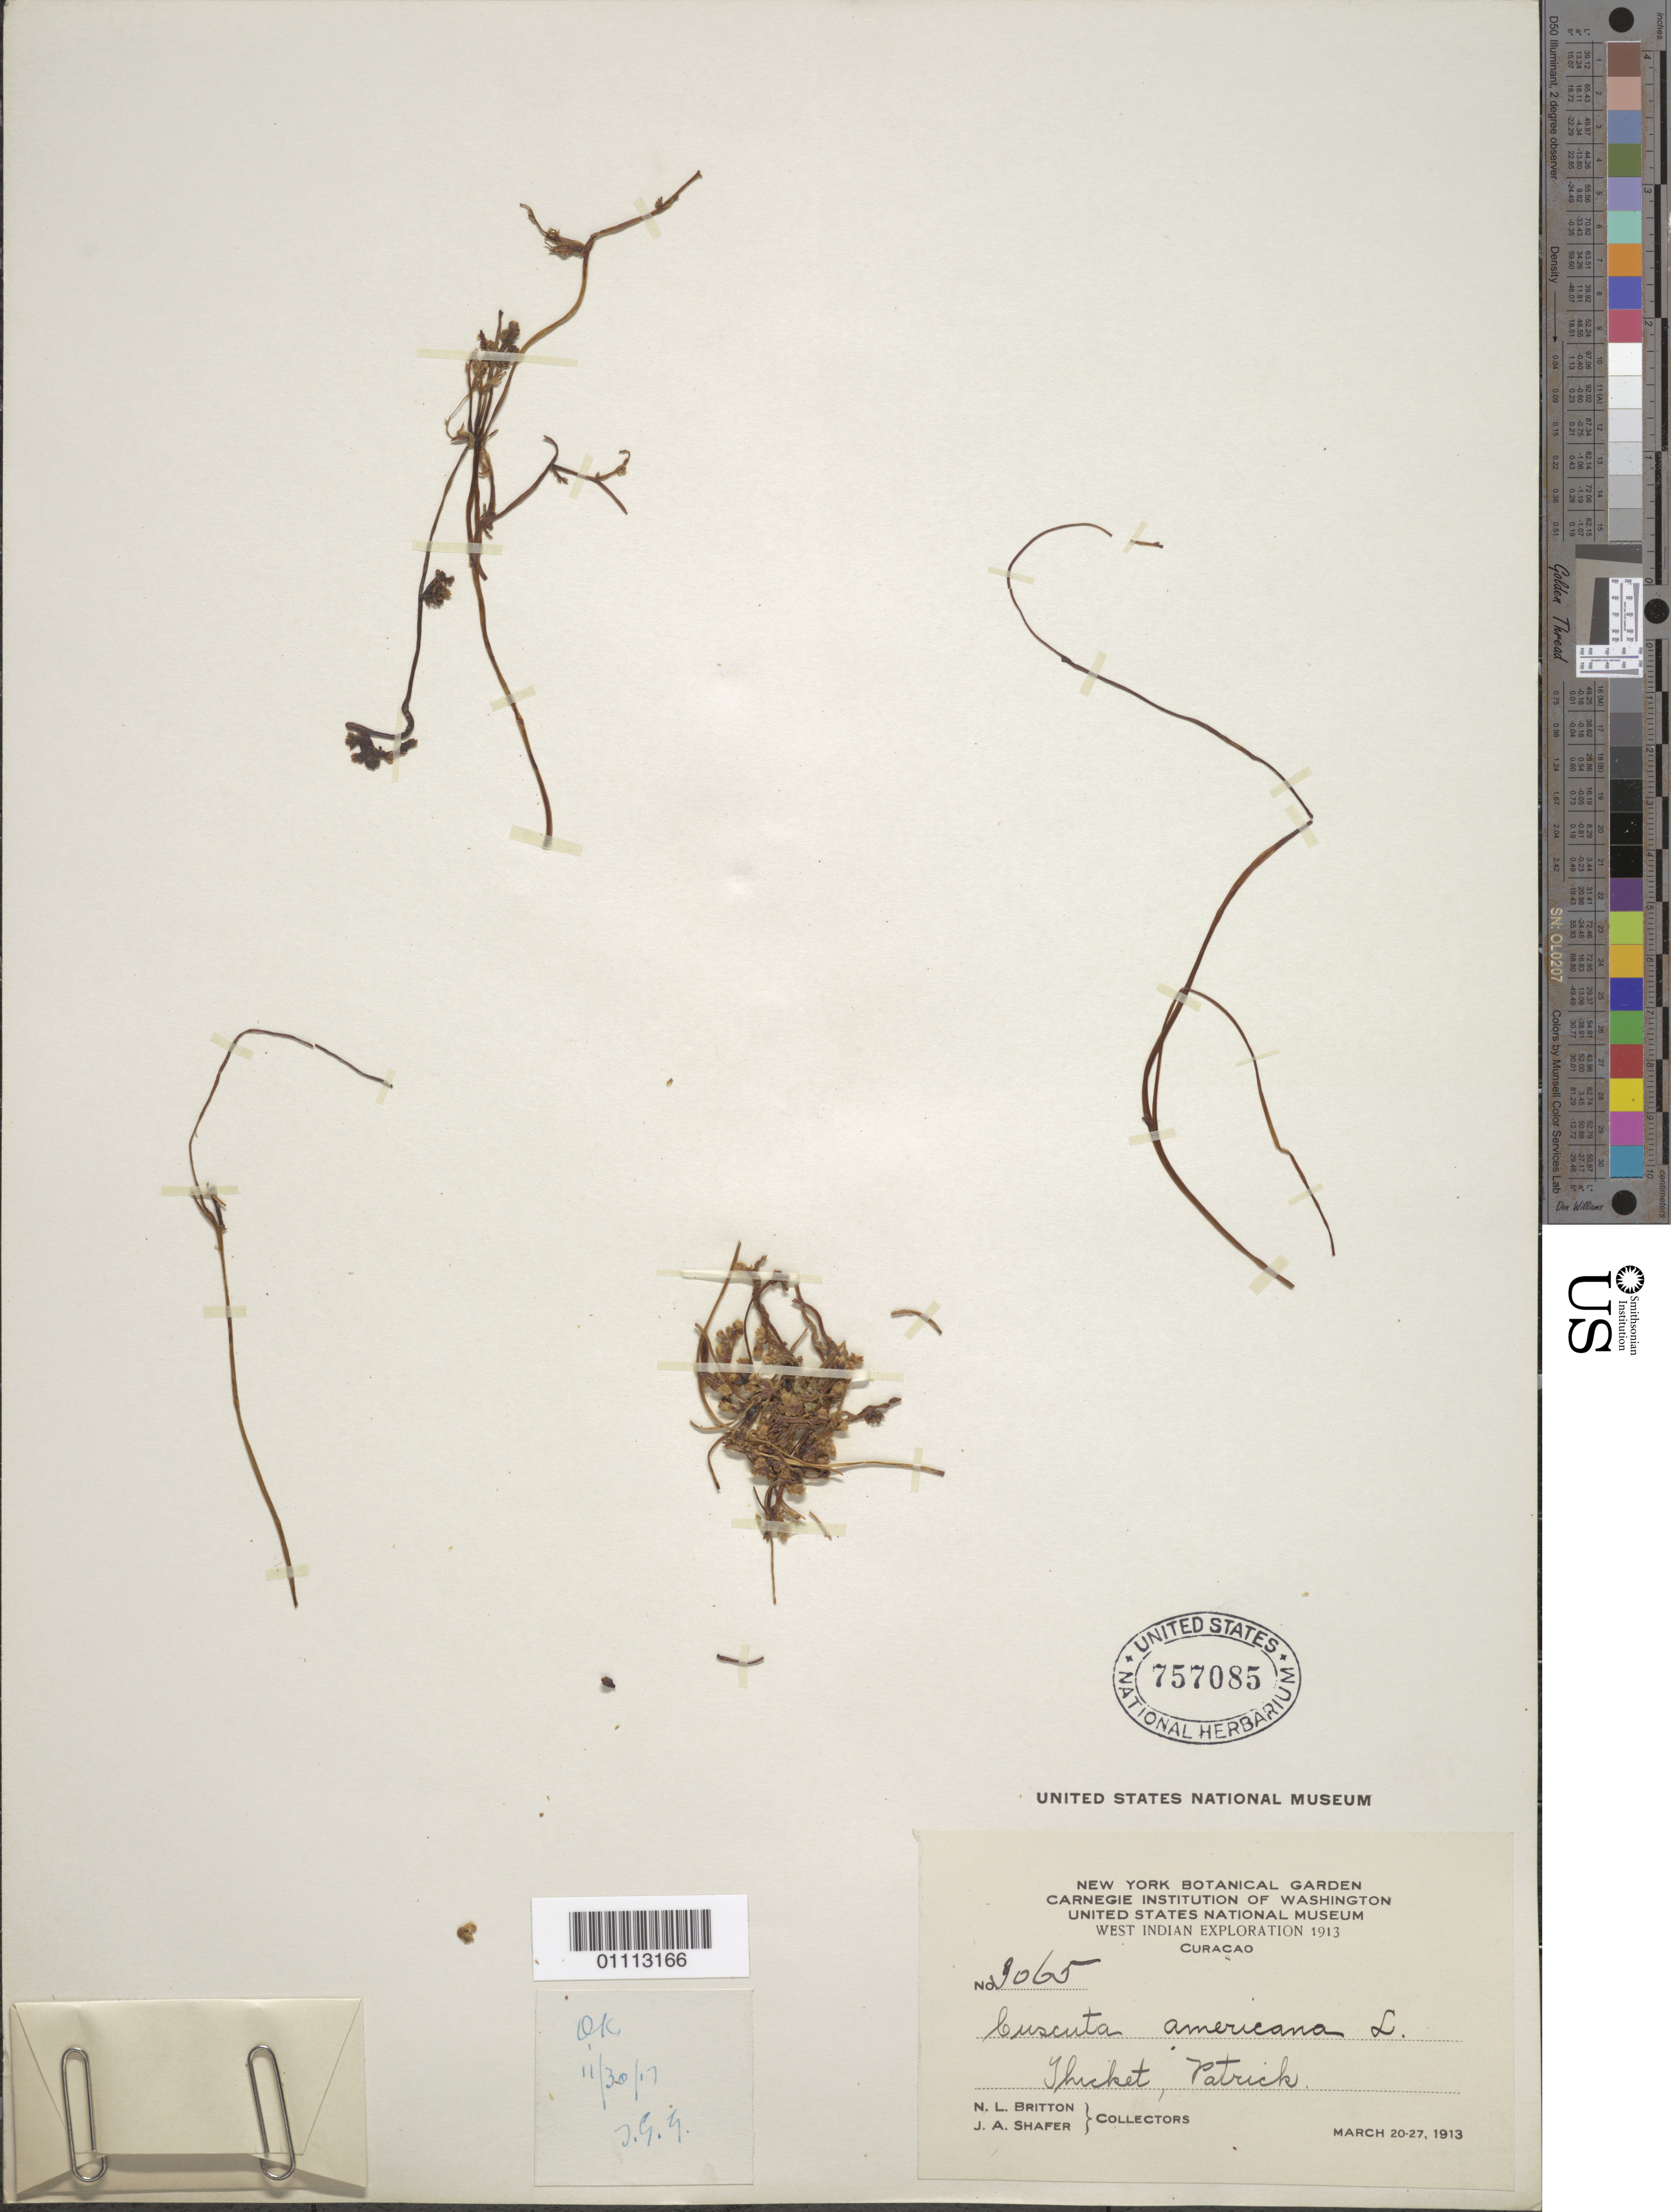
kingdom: Plantae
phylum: Tracheophyta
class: Magnoliopsida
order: Solanales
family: Convolvulaceae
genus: Cuscuta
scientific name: Cuscuta americana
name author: L.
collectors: N. Britton & J. A. Shafer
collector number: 3065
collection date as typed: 20 Mar 1913 to 27 Mar 1913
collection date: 1913-03-20/1913-03-27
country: Curaçao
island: Curaçao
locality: Thicket, Patrick.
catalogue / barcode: US 757085